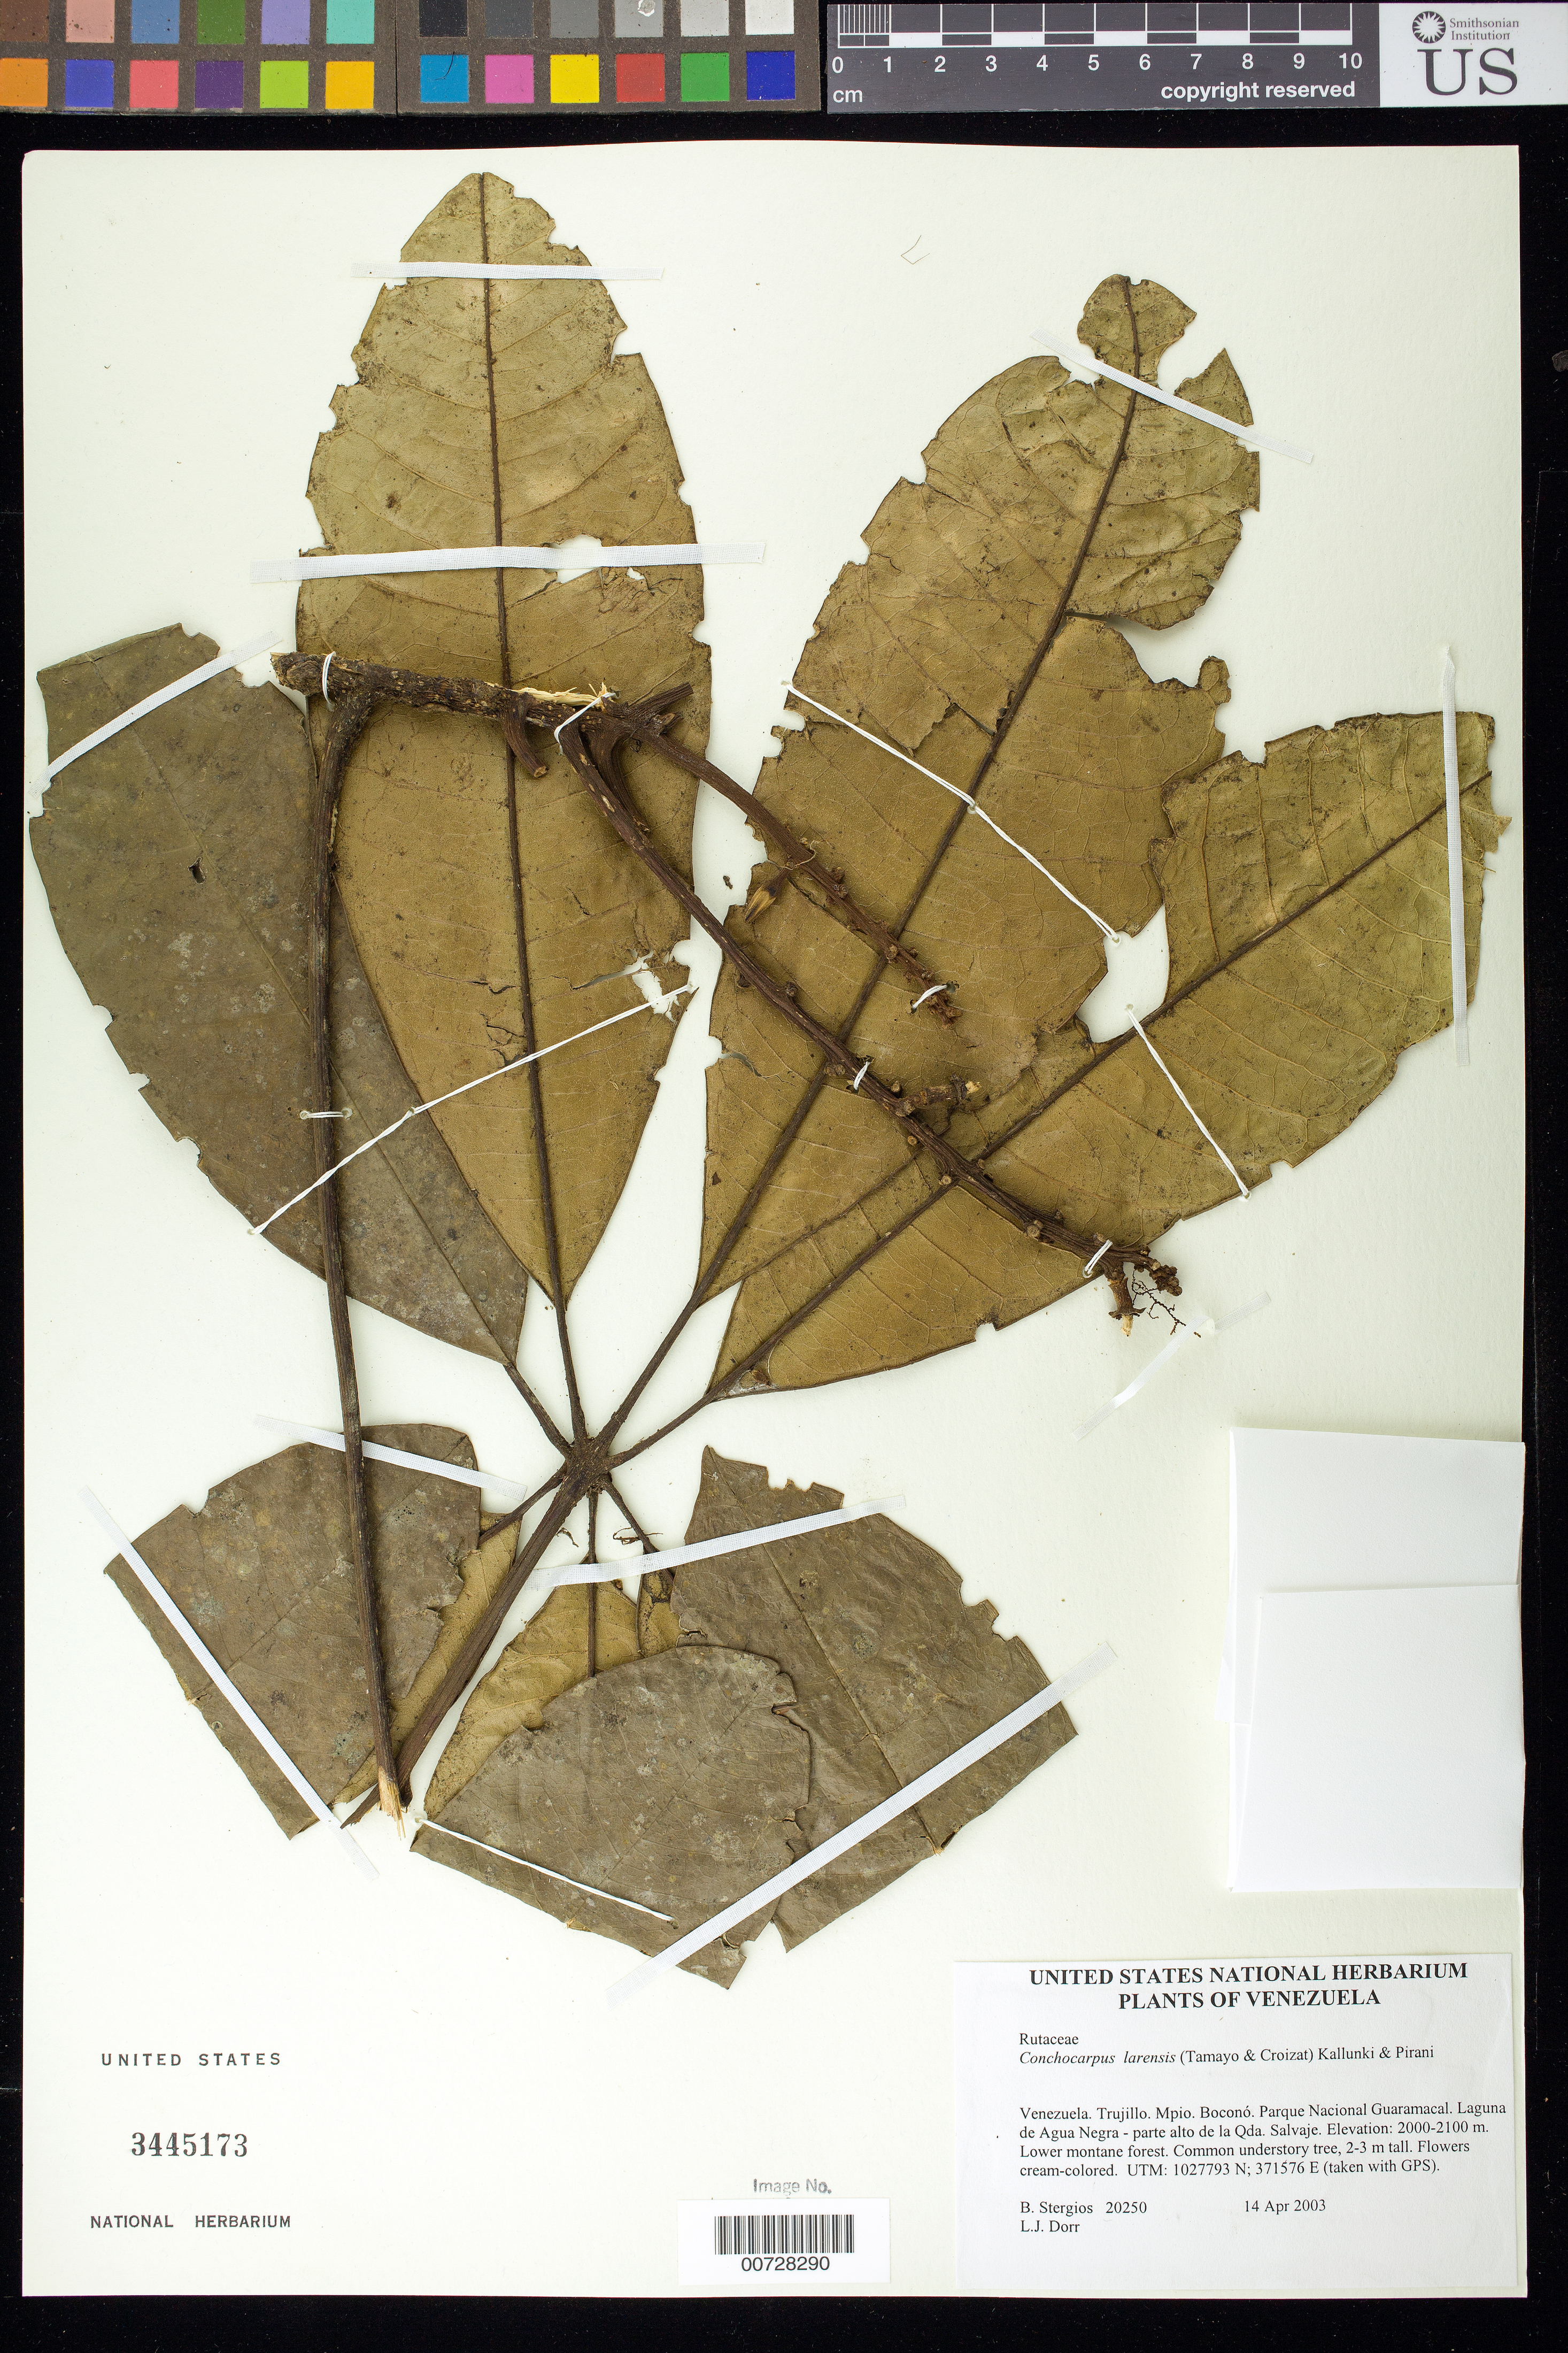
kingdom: Plantae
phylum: Tracheophyta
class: Magnoliopsida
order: Sapindales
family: Rutaceae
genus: Conchocarpus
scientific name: Conchocarpus larensis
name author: (Tamayo & Croizat) Kallunki & Pirani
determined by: Dorr, L. J., (BOT), Smithsonian Institution - National Museum of Natural History (UNITED STATES)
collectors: B. G. Stergios & L. J. Dorr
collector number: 20250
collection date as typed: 14 Apr 2003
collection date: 2003-04-14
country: Venezuela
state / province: Trujillo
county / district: Boconó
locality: Parque Nacional Guaramacal. Laguna de Agua Negra - parte alto de la Qda. Salvaje.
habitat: Lower montane forest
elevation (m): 2000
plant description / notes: AAU, BR, CAS, PORT, US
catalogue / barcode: US 3445173